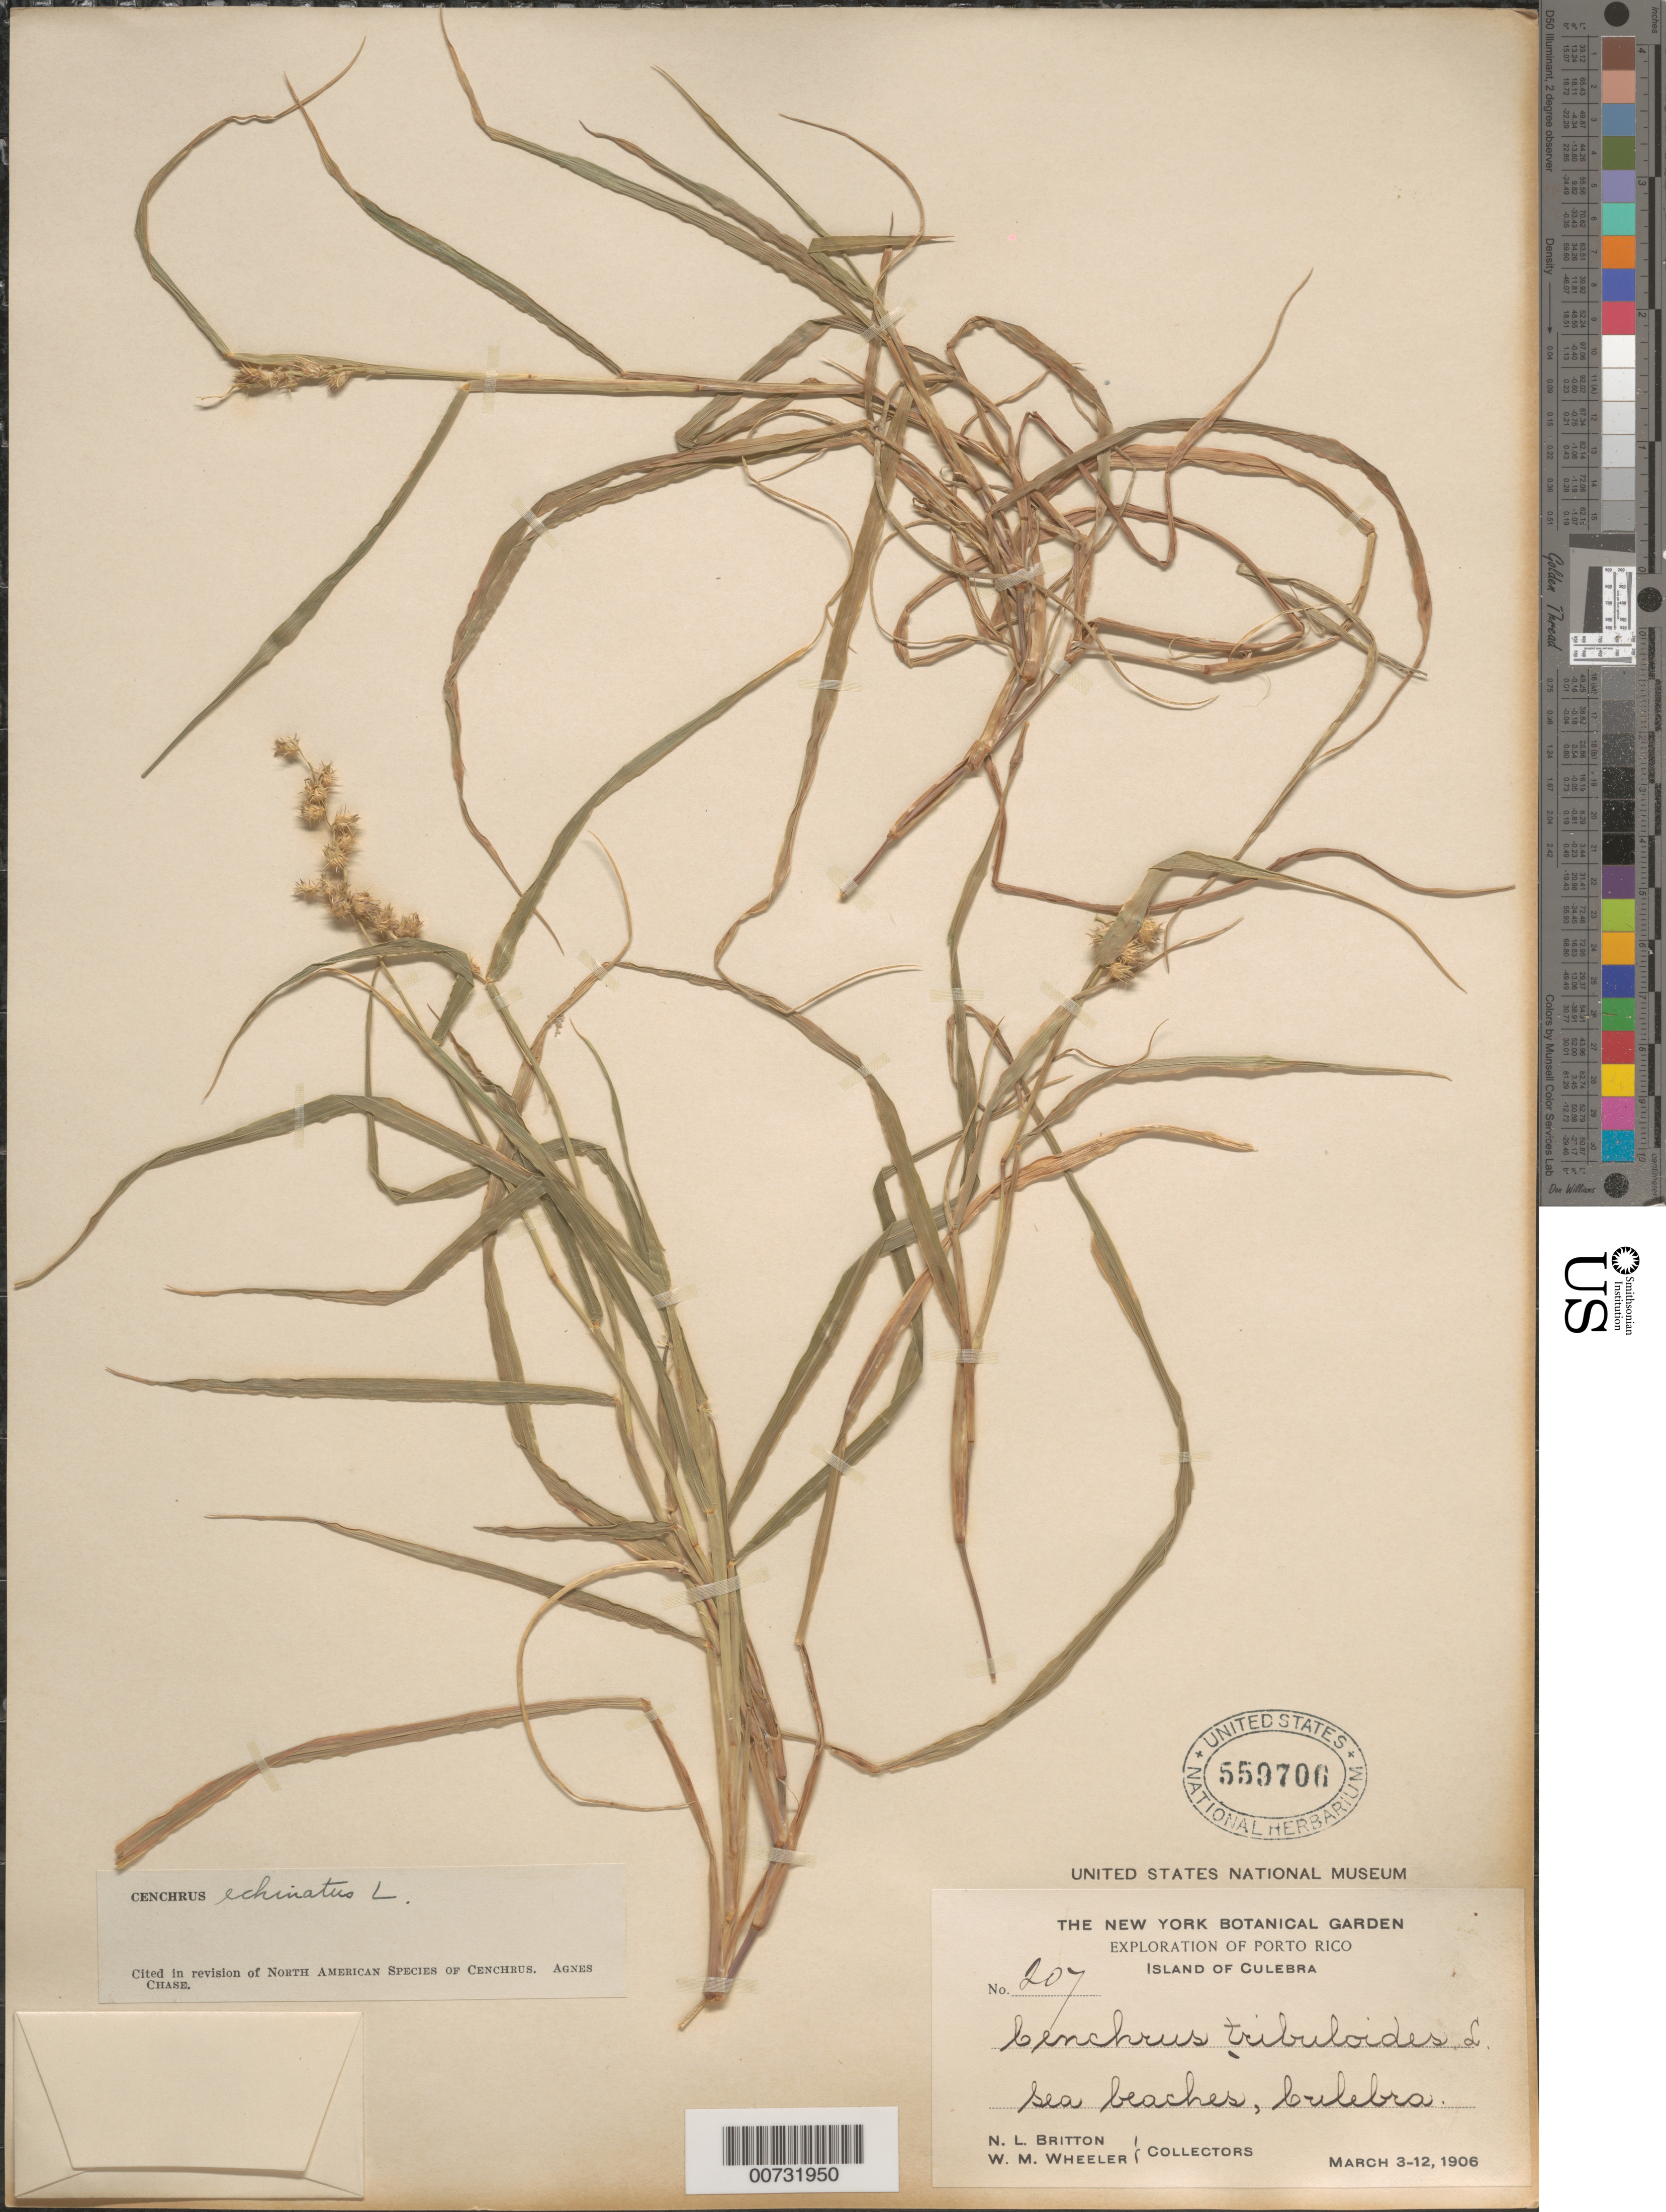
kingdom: Plantae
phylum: Tracheophyta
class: Liliopsida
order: Poales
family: Poaceae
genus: Cenchrus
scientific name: Cenchrus echinatus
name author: L.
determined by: Chase, [M.] Agnes, (US)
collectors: N. Britton & W. Wheeler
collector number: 207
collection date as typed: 03 Mar 1906 to 12 Mar 1906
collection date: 1906-03-03/1906-03-12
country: Puerto Rico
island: Culebra I.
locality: Culebra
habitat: Sea beaches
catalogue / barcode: US 559706